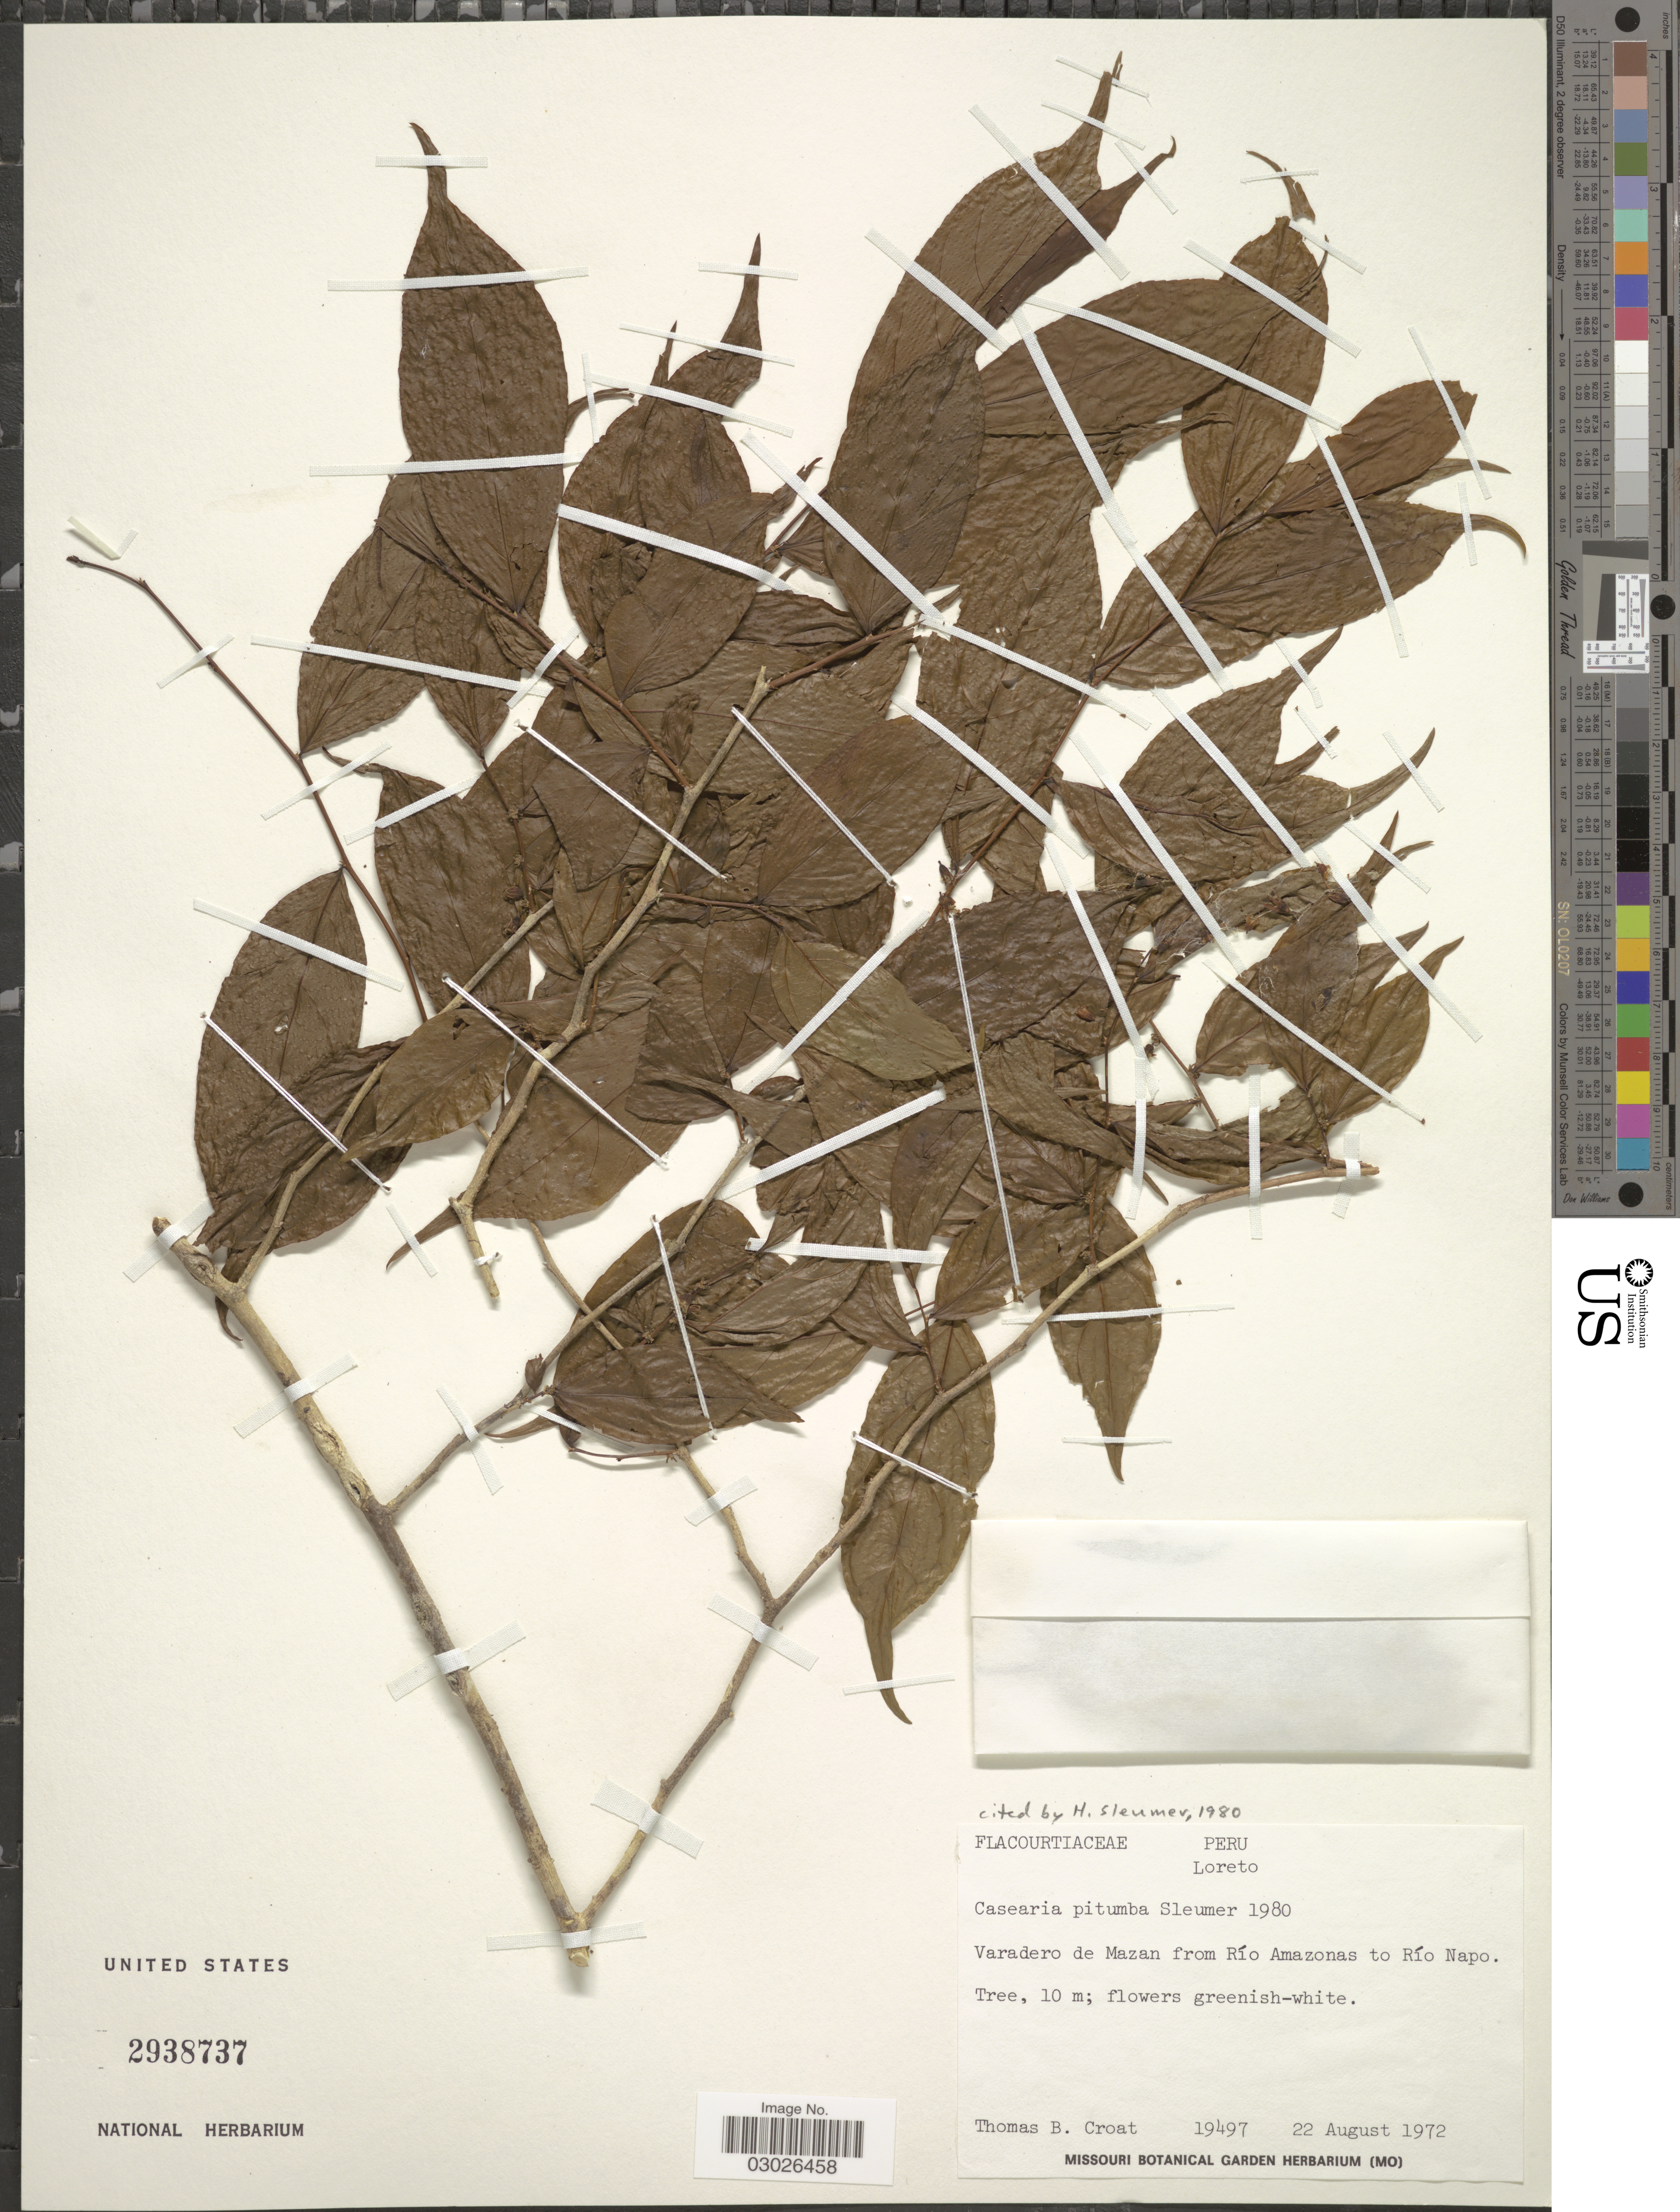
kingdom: Plantae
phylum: Tracheophyta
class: Magnoliopsida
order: Malpighiales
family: Salicaceae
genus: Casearia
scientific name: Casearia pitumba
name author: Sleumer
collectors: T. B. Croat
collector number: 19497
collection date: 1972-08-22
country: Peru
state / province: Loreto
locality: Varadero de Mazan from Río Amazonas to Río Napo.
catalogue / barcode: US 2938737